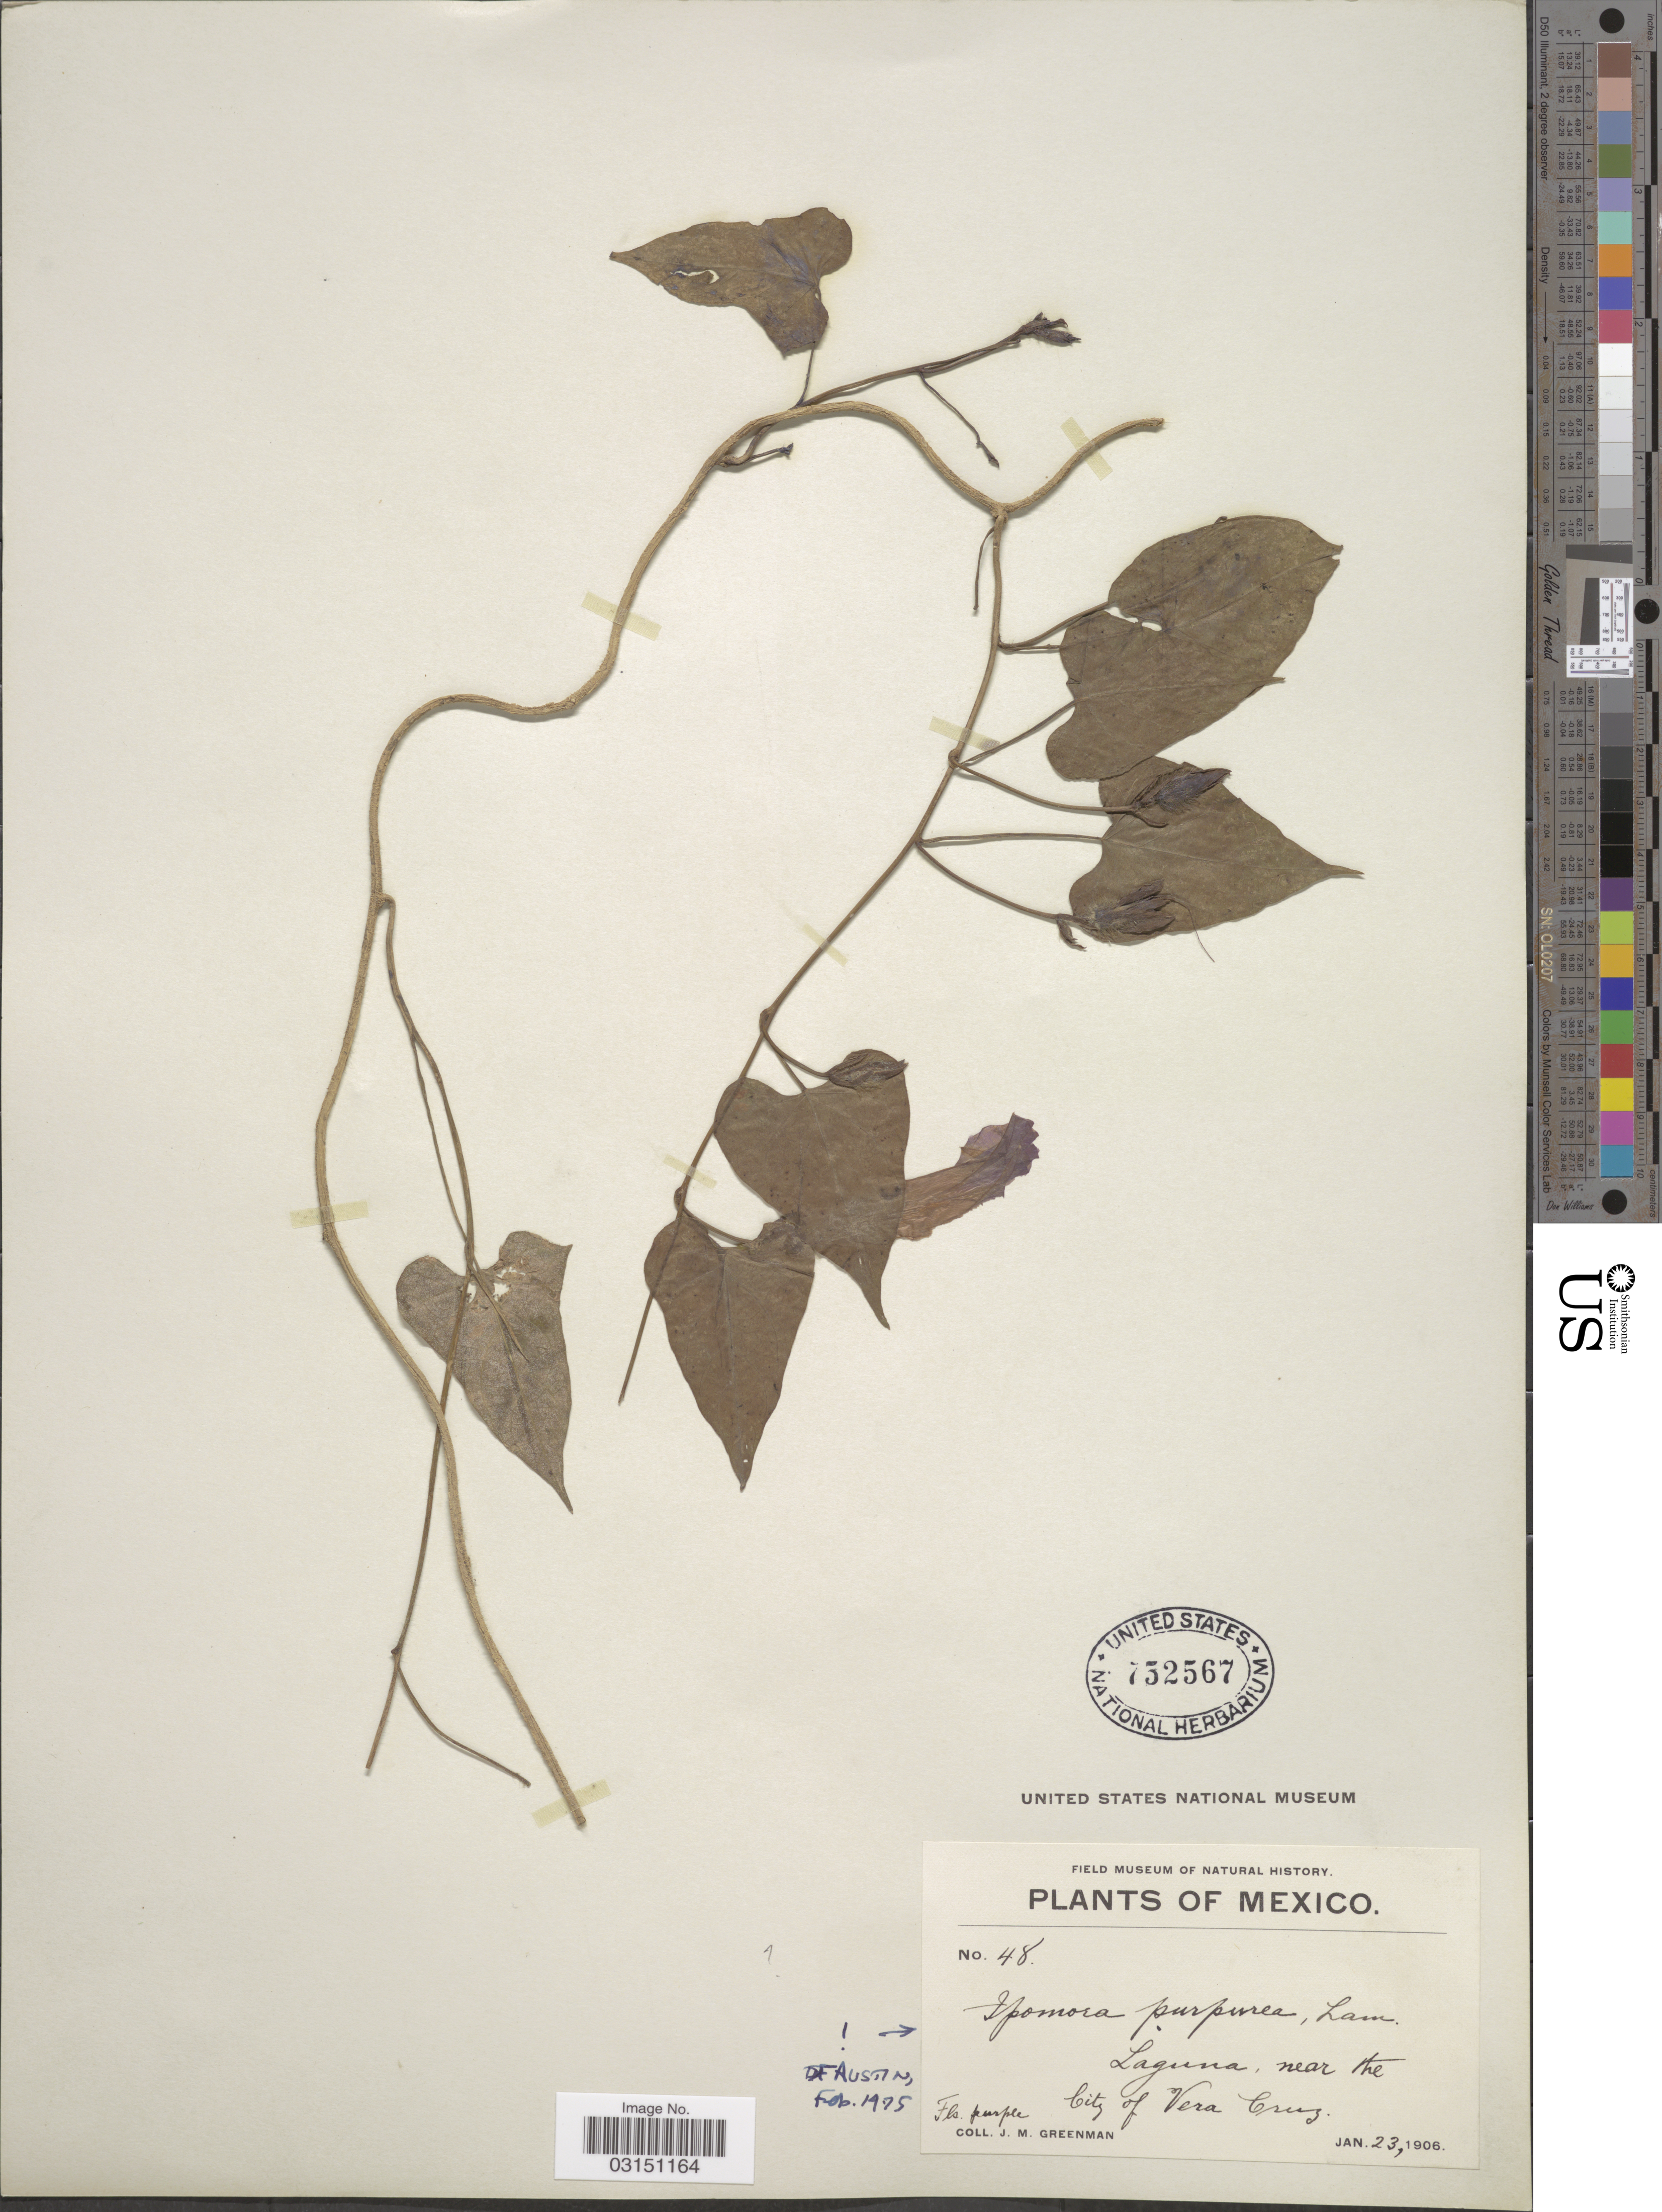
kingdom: Plantae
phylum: Tracheophyta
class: Magnoliopsida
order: Solanales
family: Convolvulaceae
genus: Ipomoea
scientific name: Ipomoea purpurea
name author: (L.) Roth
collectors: J. M. Greenman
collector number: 48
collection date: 1906-01-23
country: Mexico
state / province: Veracruz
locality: Laguna, near the City of Vera Cruz.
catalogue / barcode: US 752567